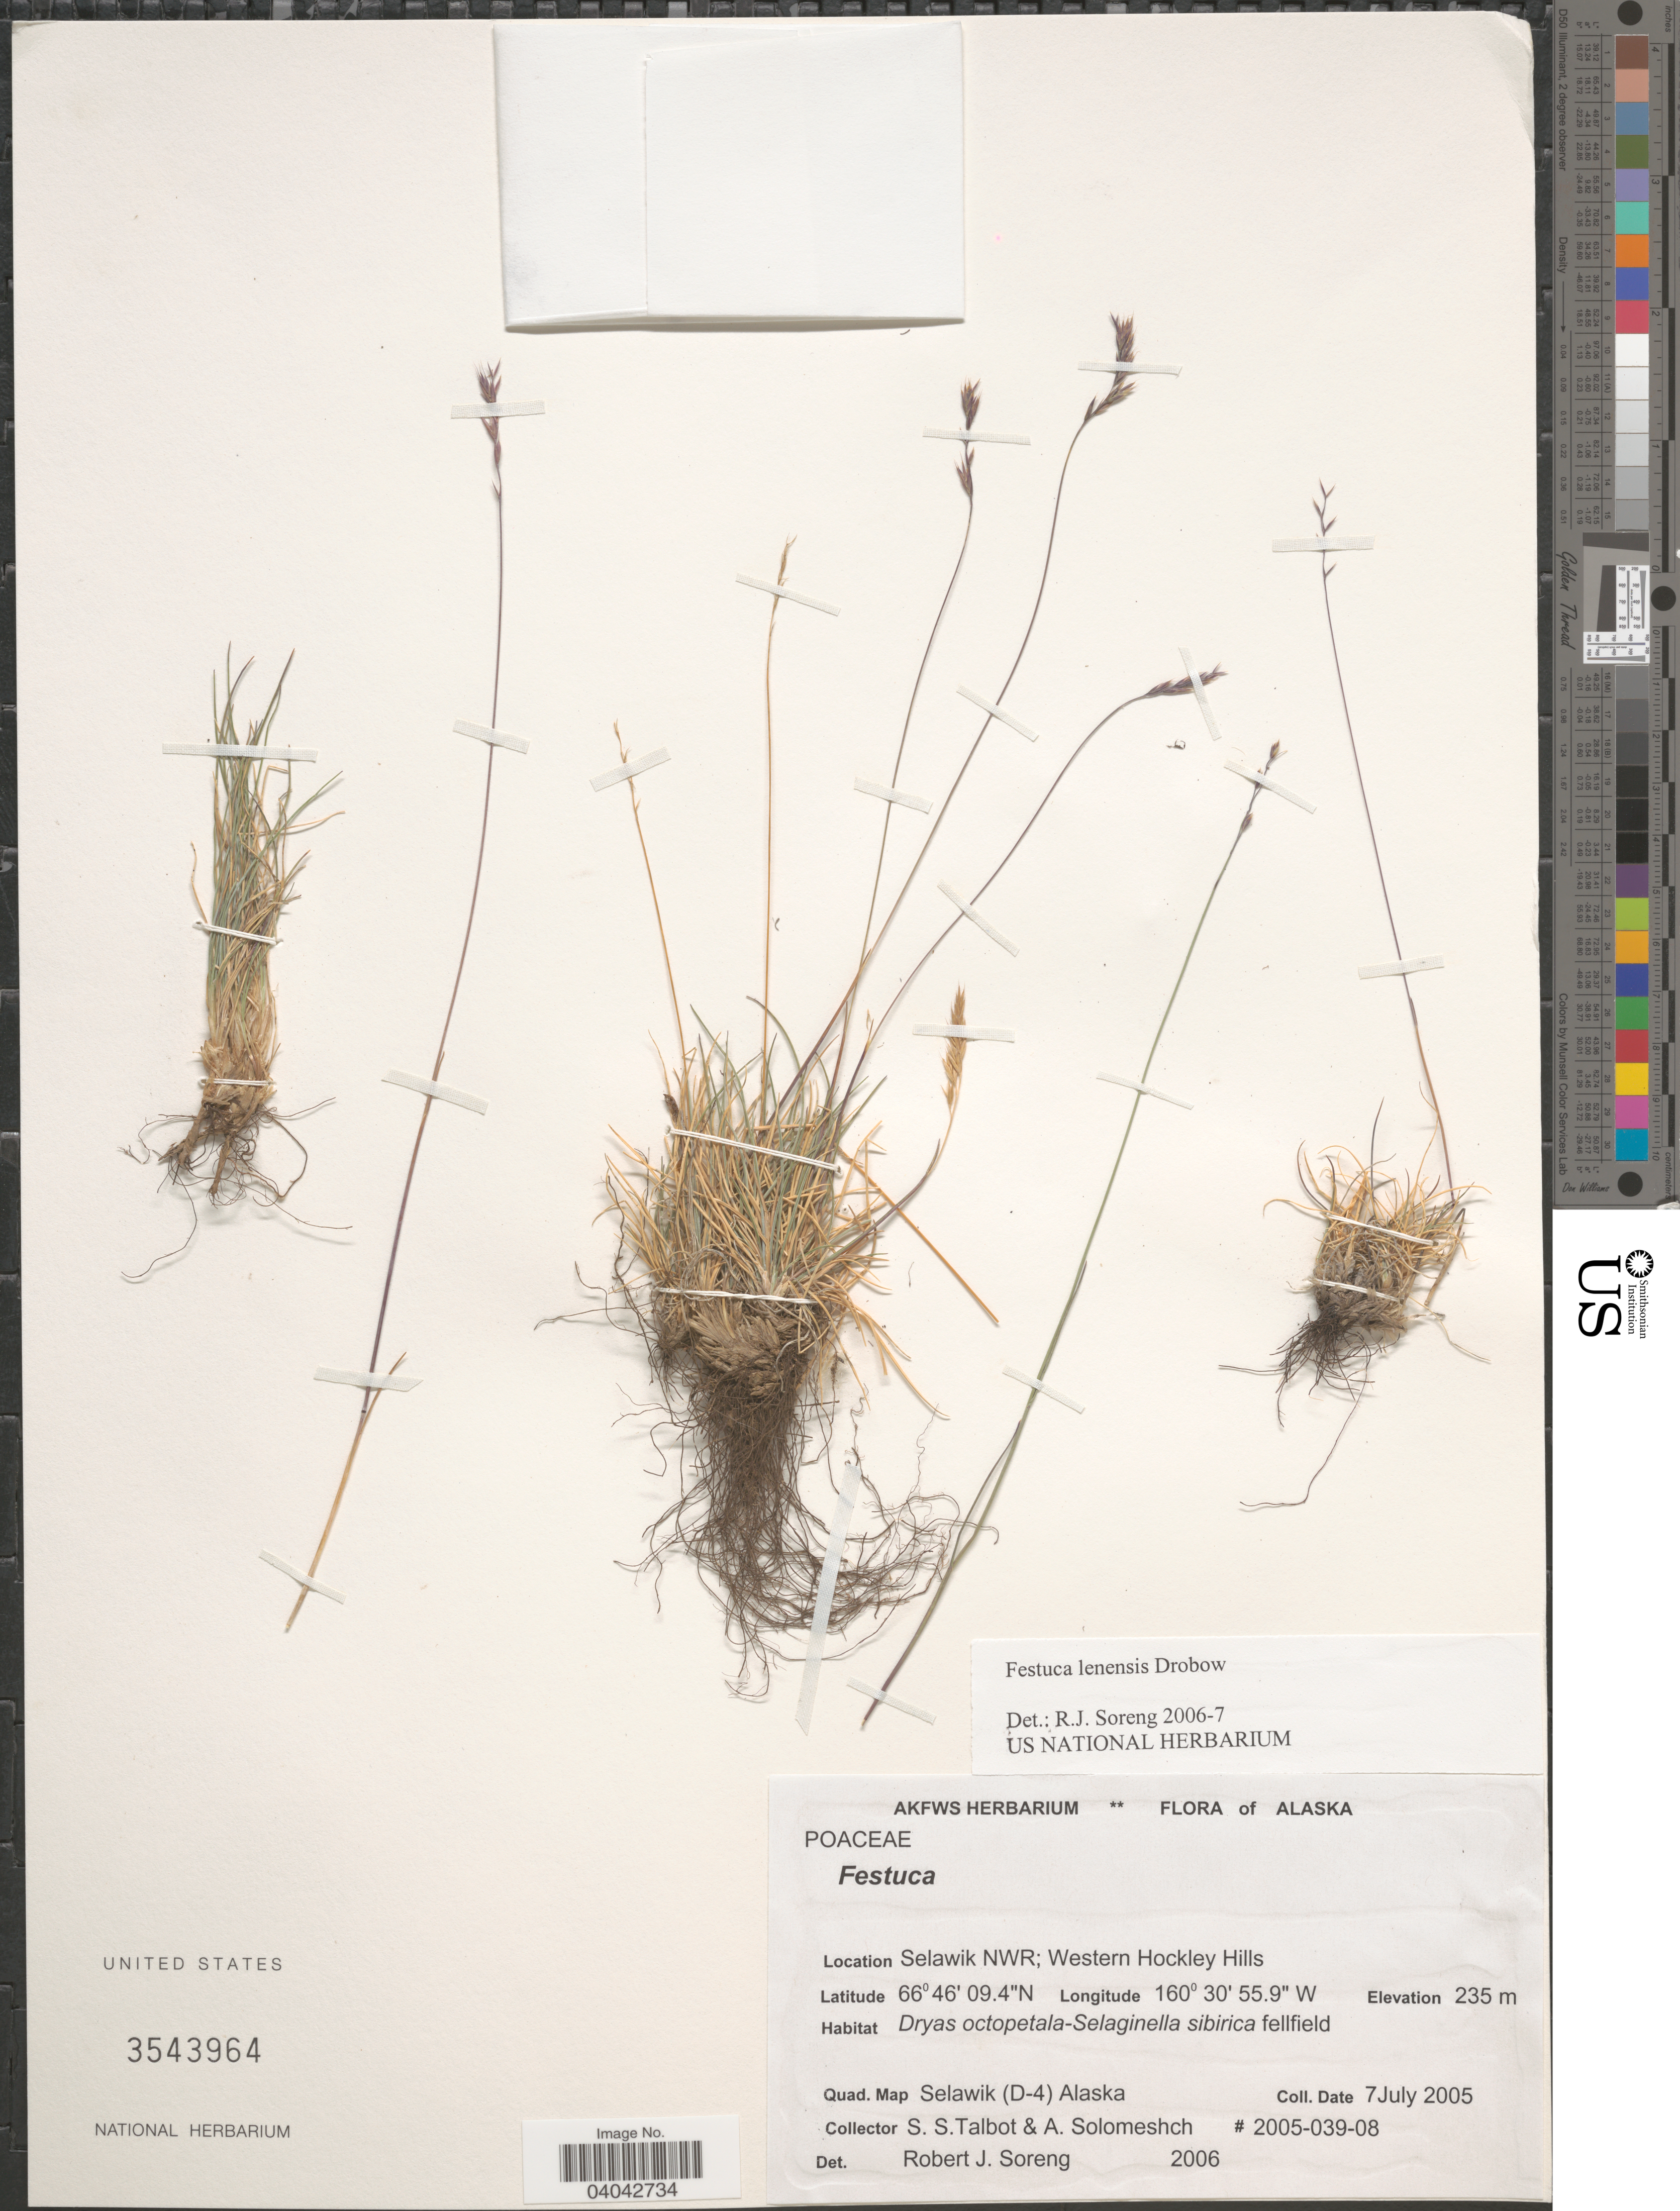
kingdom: Plantae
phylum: Tracheophyta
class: Liliopsida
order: Poales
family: Poaceae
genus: Festuca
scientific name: Festuca lenensis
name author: Drobow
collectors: S. S. Talbot & A. Solomeshch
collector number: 2005-039-08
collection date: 2005-07-07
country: United States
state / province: Alaska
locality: Selawik NWR; Western Hockley Hills. Quad. Map Selawik (D-4).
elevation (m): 235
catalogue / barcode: US 3543964